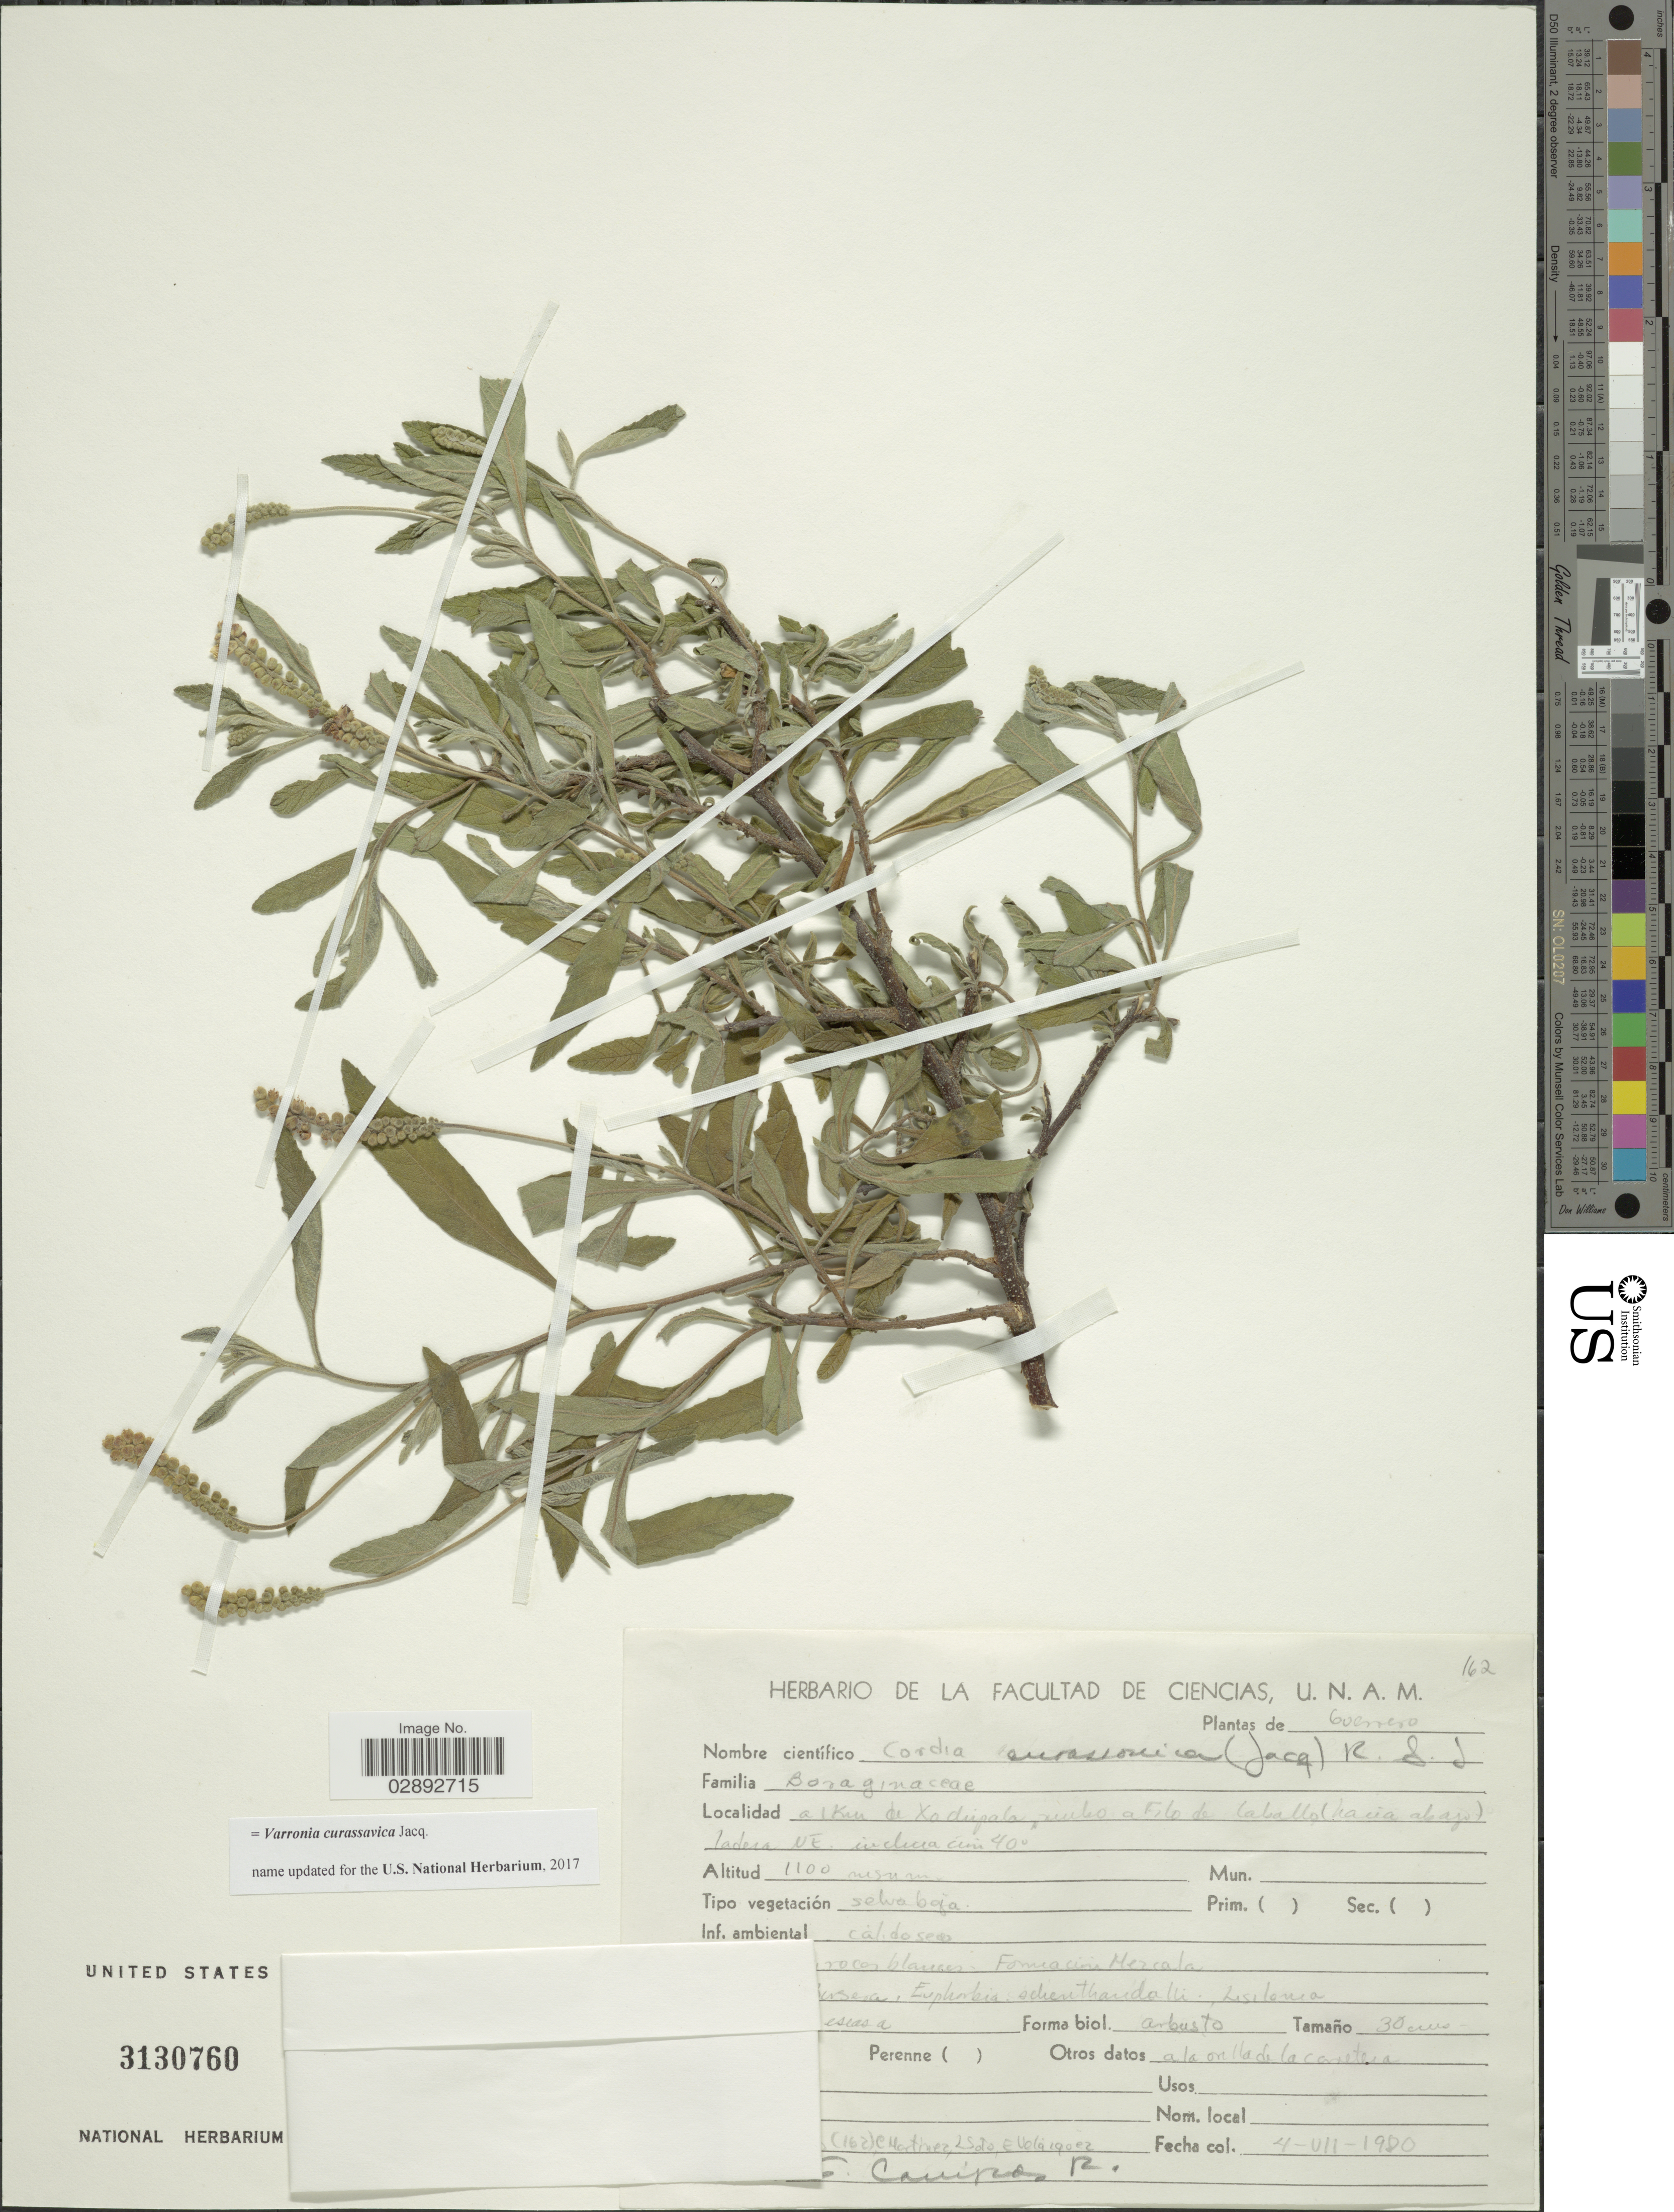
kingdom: Plantae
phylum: Tracheophyta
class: Magnoliopsida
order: Boraginales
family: Cordiaceae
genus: Varronia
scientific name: Varronia curassavica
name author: Jacq.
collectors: G. Campos R.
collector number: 162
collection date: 1980-07-04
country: Mexico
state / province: Guerrero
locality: A 1 km de Xadupala, quibo a Filo de Caballo (hacia abajo) ladera NE. indicia cun 40°. [interpreted]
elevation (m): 1100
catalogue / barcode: US 3130760